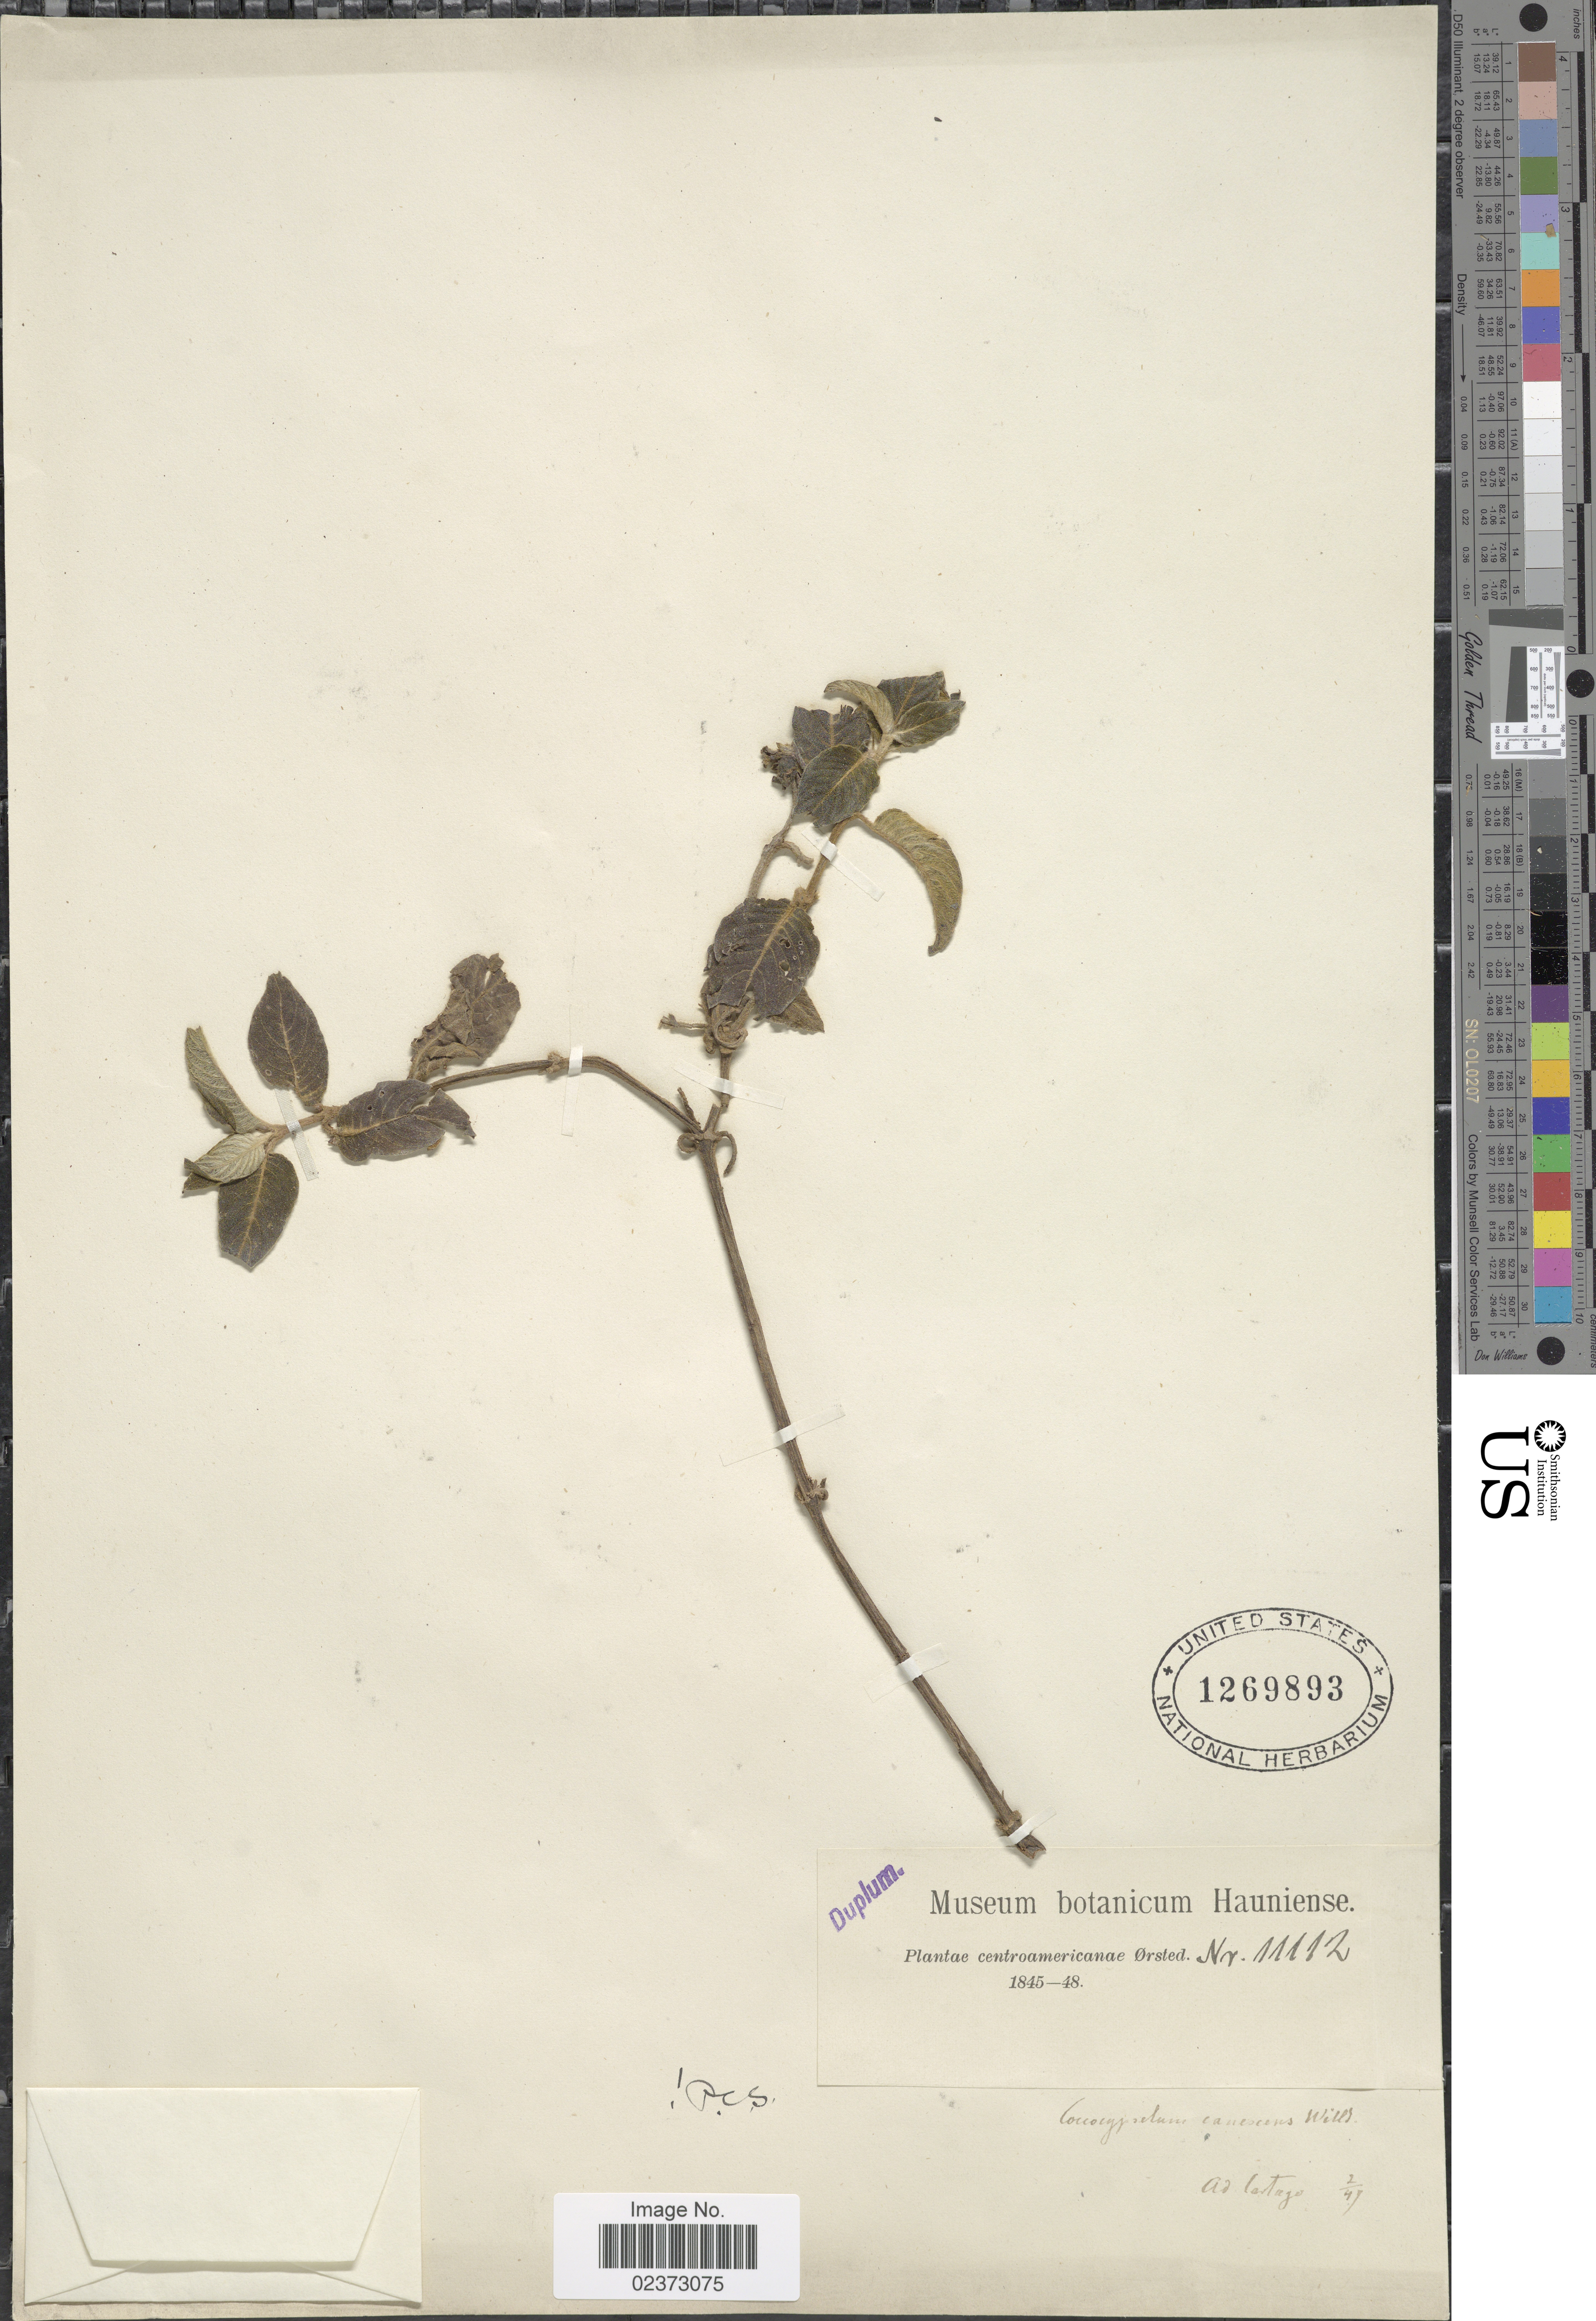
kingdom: Plantae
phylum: Tracheophyta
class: Magnoliopsida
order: Gentianales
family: Rubiaceae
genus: Coccocypselum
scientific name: Coccocypselum lanceolatum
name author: (Ruiz & Pav.) Pers.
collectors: Ørsted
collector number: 11112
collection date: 1845/1848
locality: Centroamericanae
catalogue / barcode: US 1269893